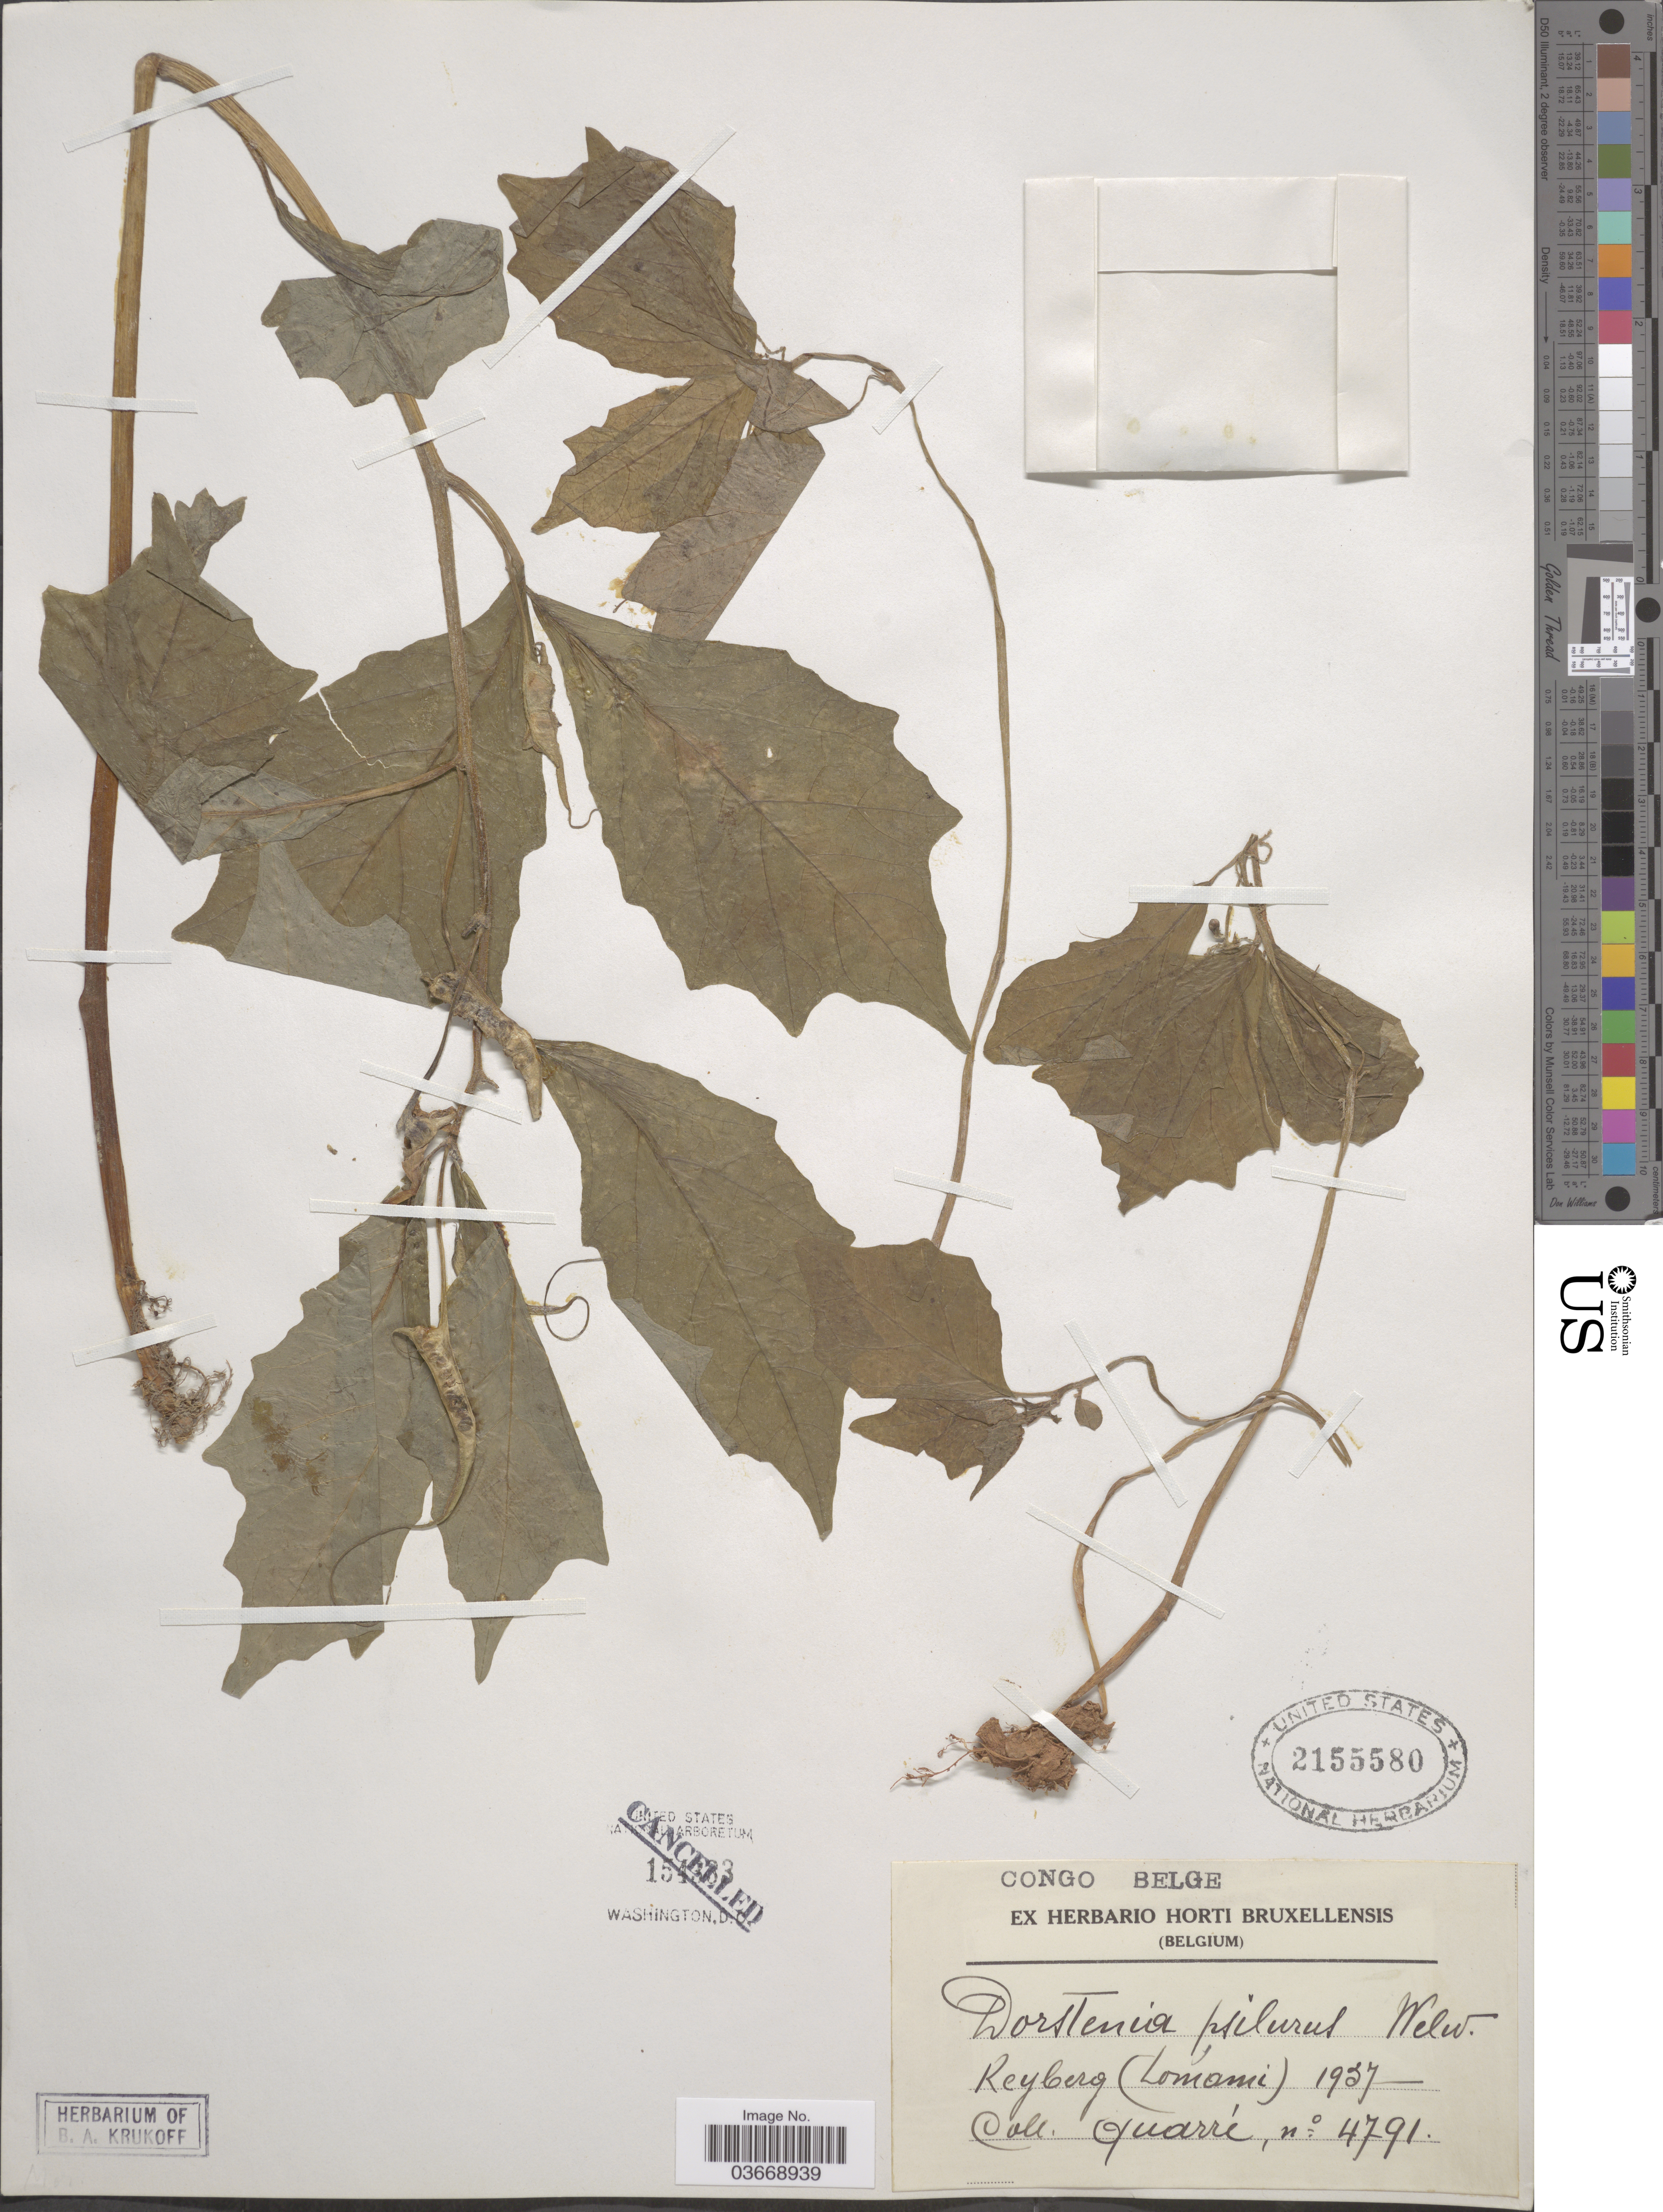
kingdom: Plantae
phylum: Tracheophyta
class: Magnoliopsida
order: Rosales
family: Moraceae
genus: Dorstenia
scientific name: Dorstenia psilurus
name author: Welw.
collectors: -. Quarre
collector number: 4791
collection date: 1937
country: Congo, Democratic Republic of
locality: Congo Belge. Keyberg (Lomami).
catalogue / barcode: US 2155580